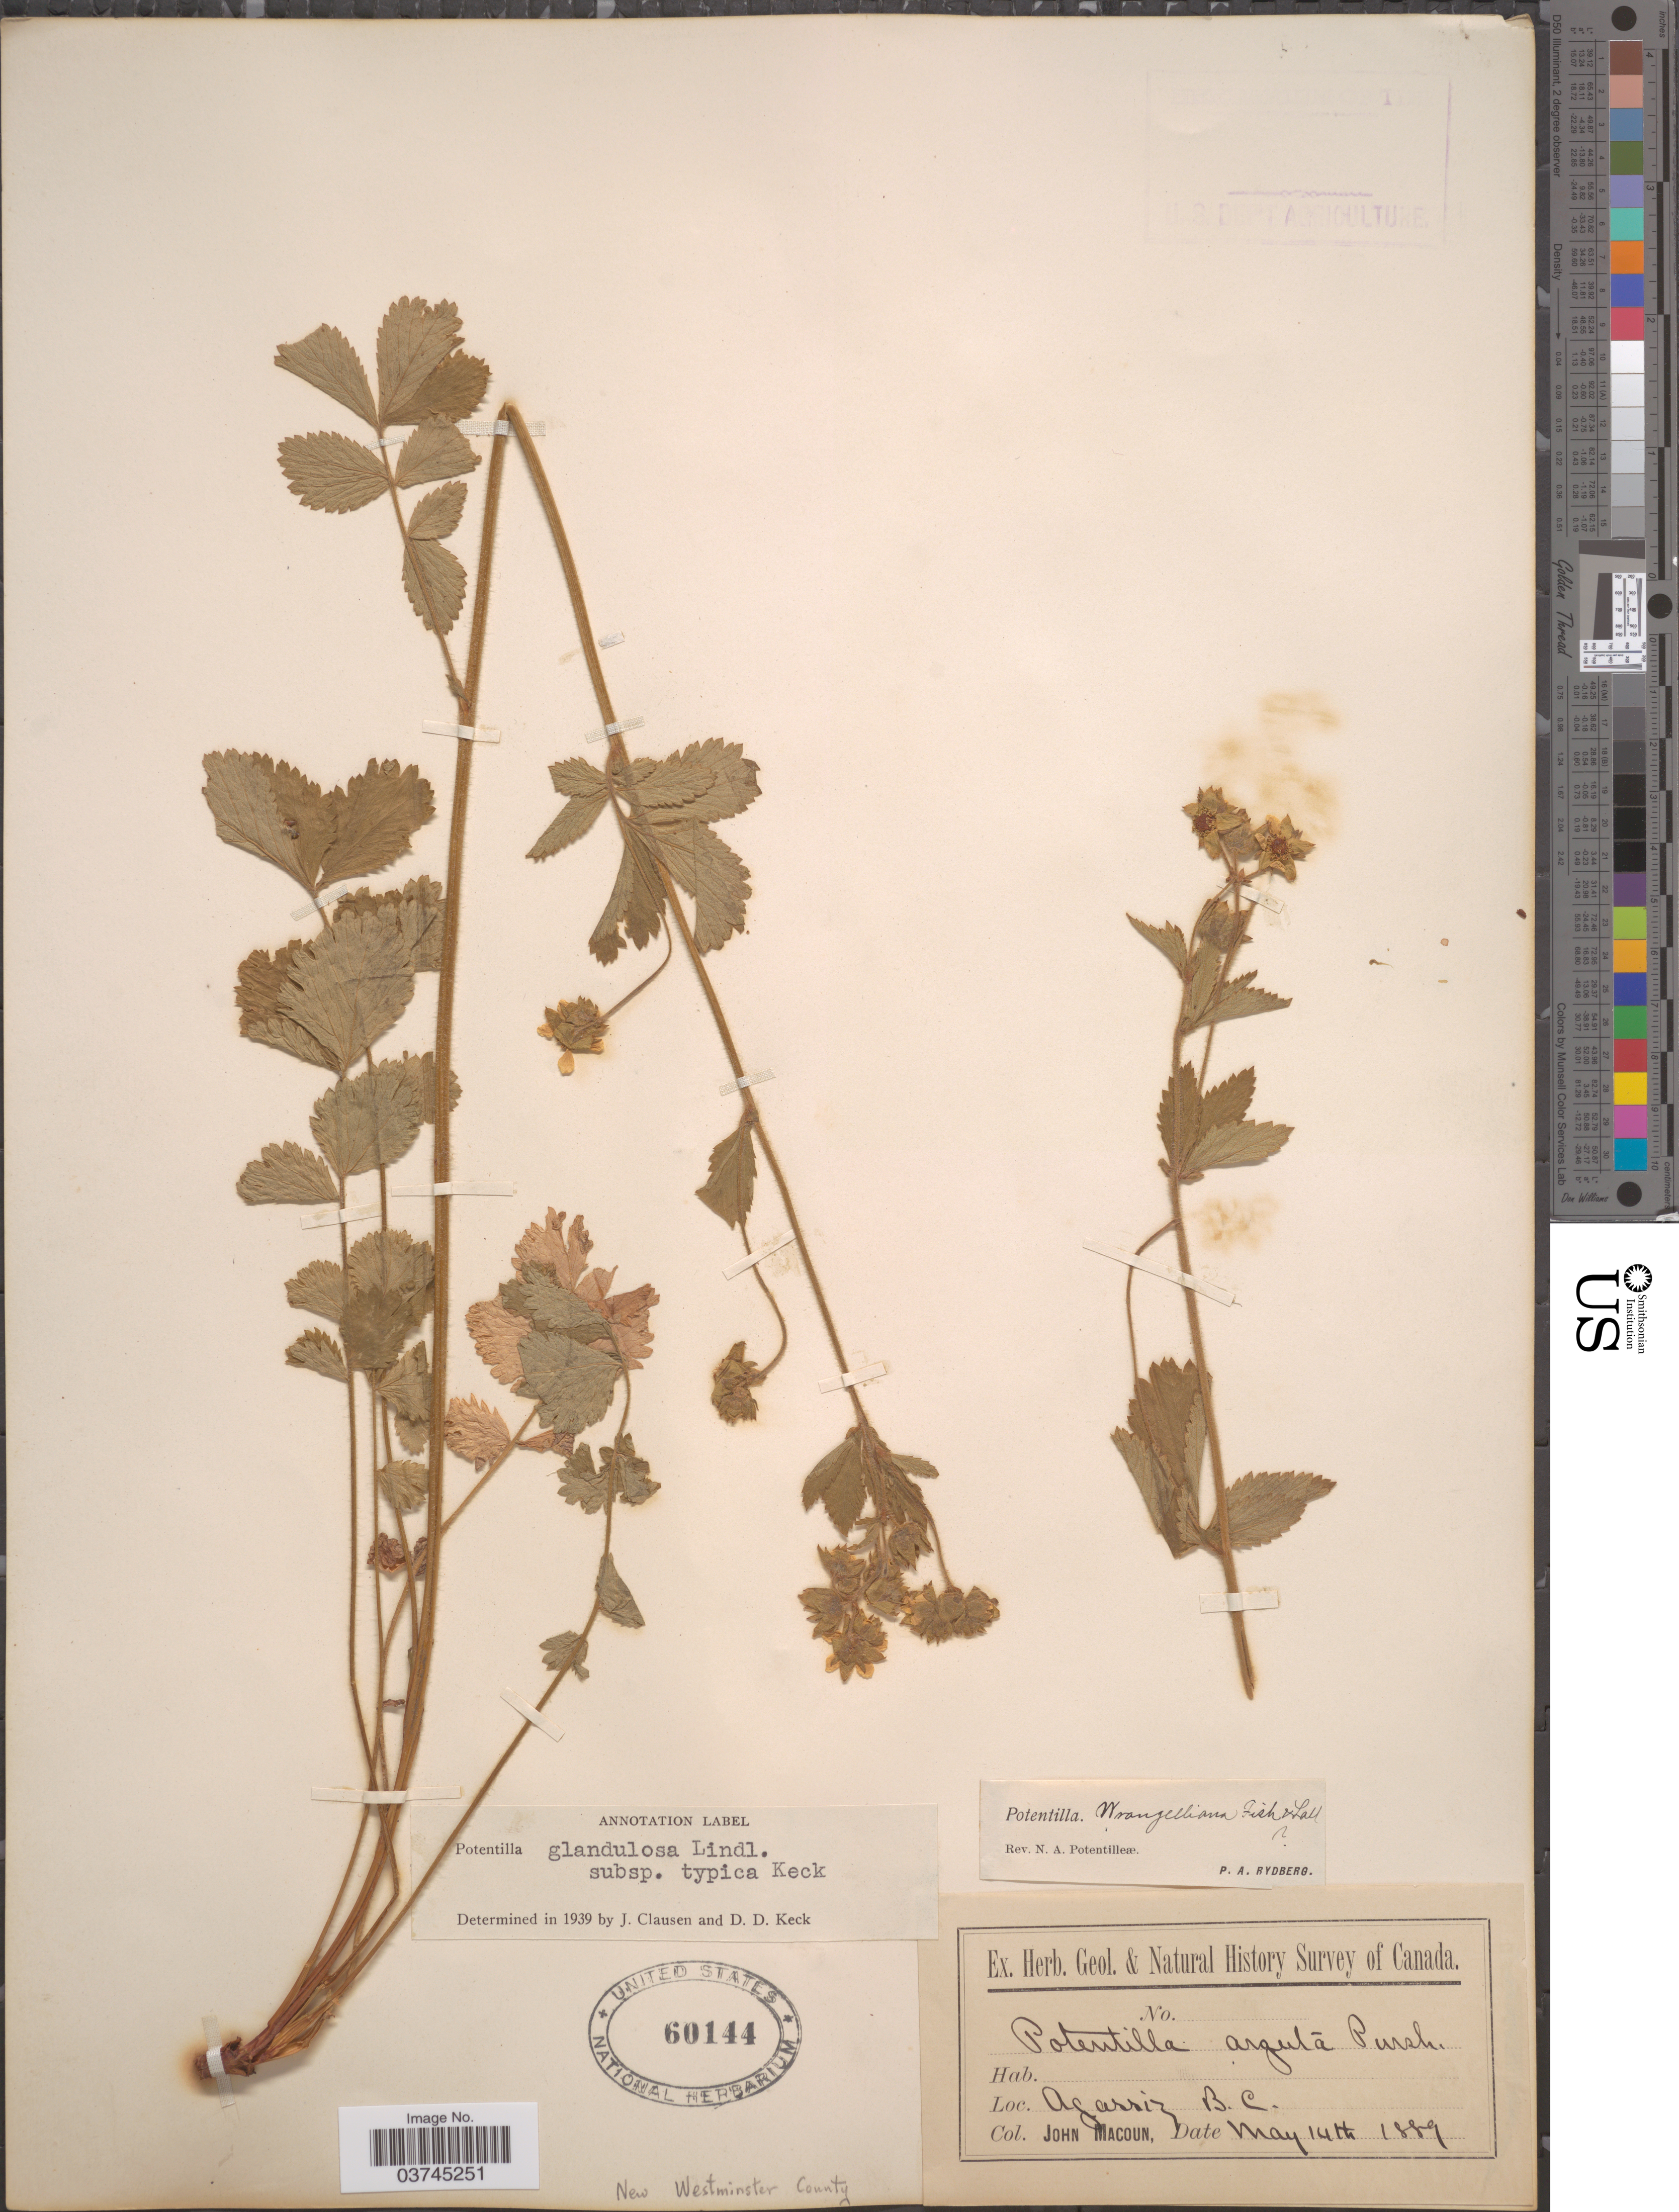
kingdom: Plantae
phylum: Tracheophyta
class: Magnoliopsida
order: Rosales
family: Rosaceae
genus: Drymocallis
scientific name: Drymocallis glandulosa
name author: (Lindl.) Rydb.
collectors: J. Macoun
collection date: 1889-05-14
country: Canada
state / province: British Columbia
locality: Agarriz.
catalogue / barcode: US 60144